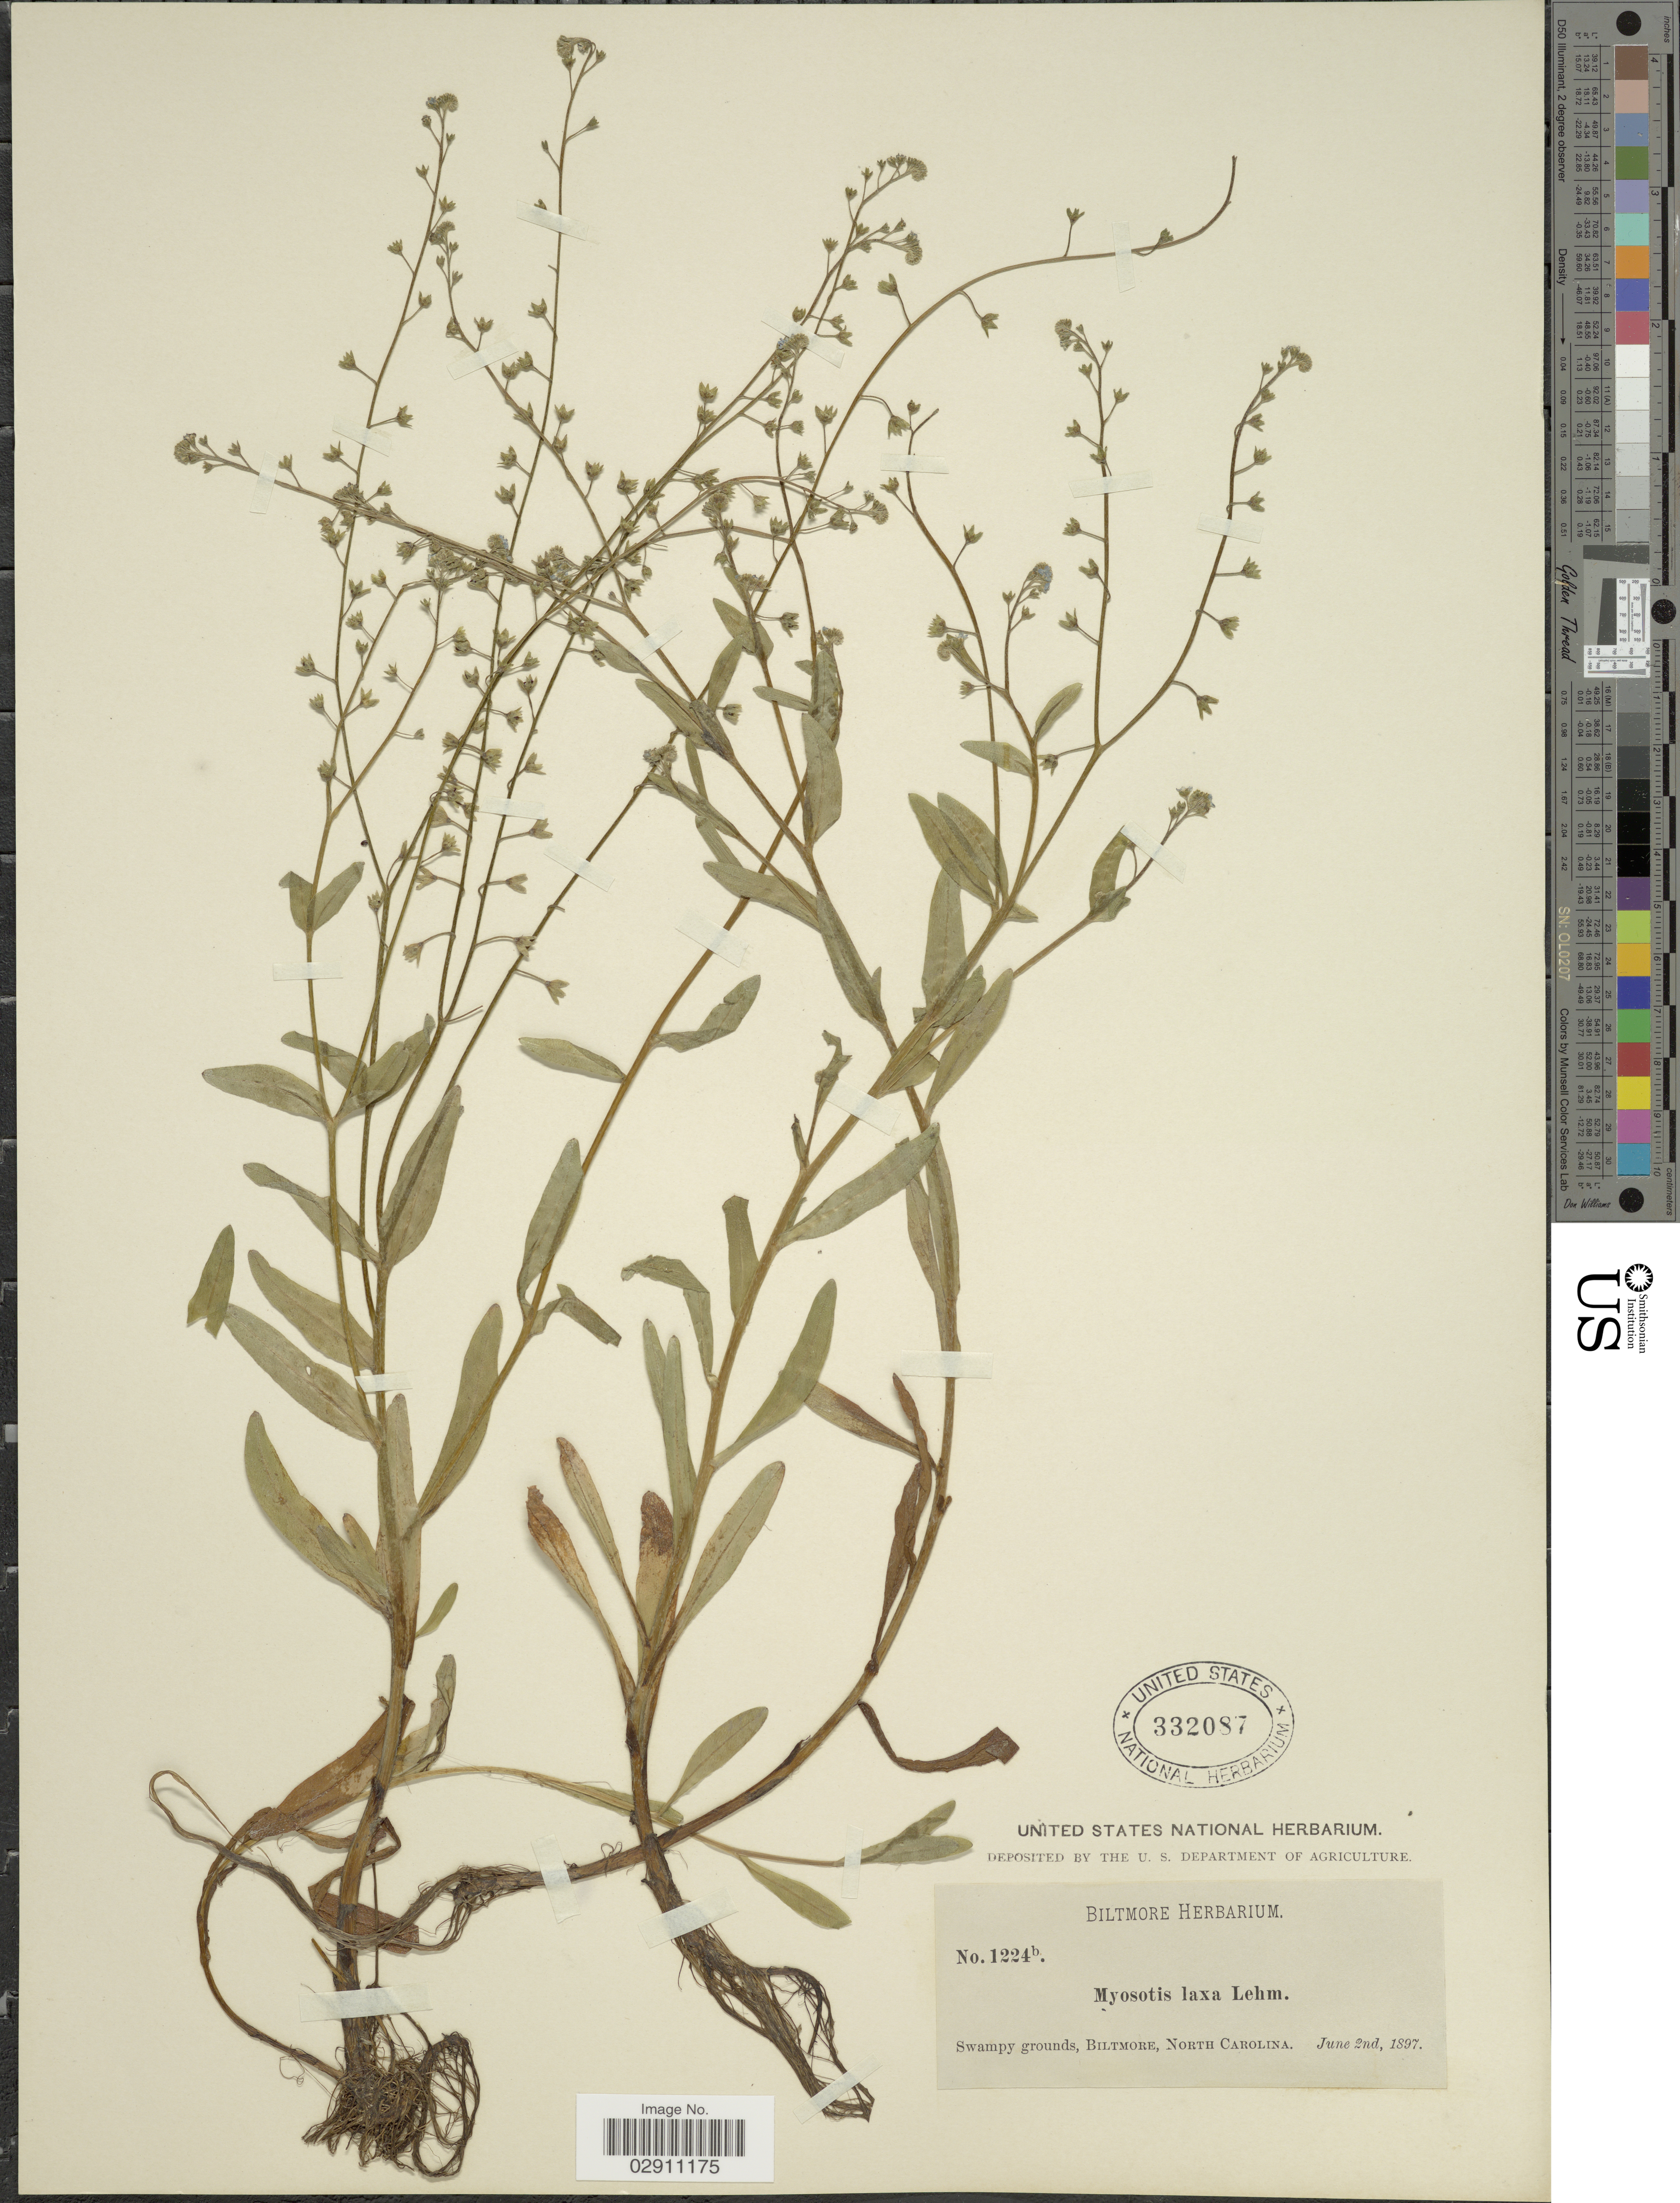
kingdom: Plantae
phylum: Tracheophyta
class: Magnoliopsida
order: Boraginales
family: Boraginaceae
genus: Myosotis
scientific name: Myosotis laxa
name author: F. Lehm.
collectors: ex herb. Biltmore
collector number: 1224b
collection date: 1897-06-02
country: United States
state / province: North Carolina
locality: Swampy grounds, Biltmore.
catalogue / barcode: US 332087